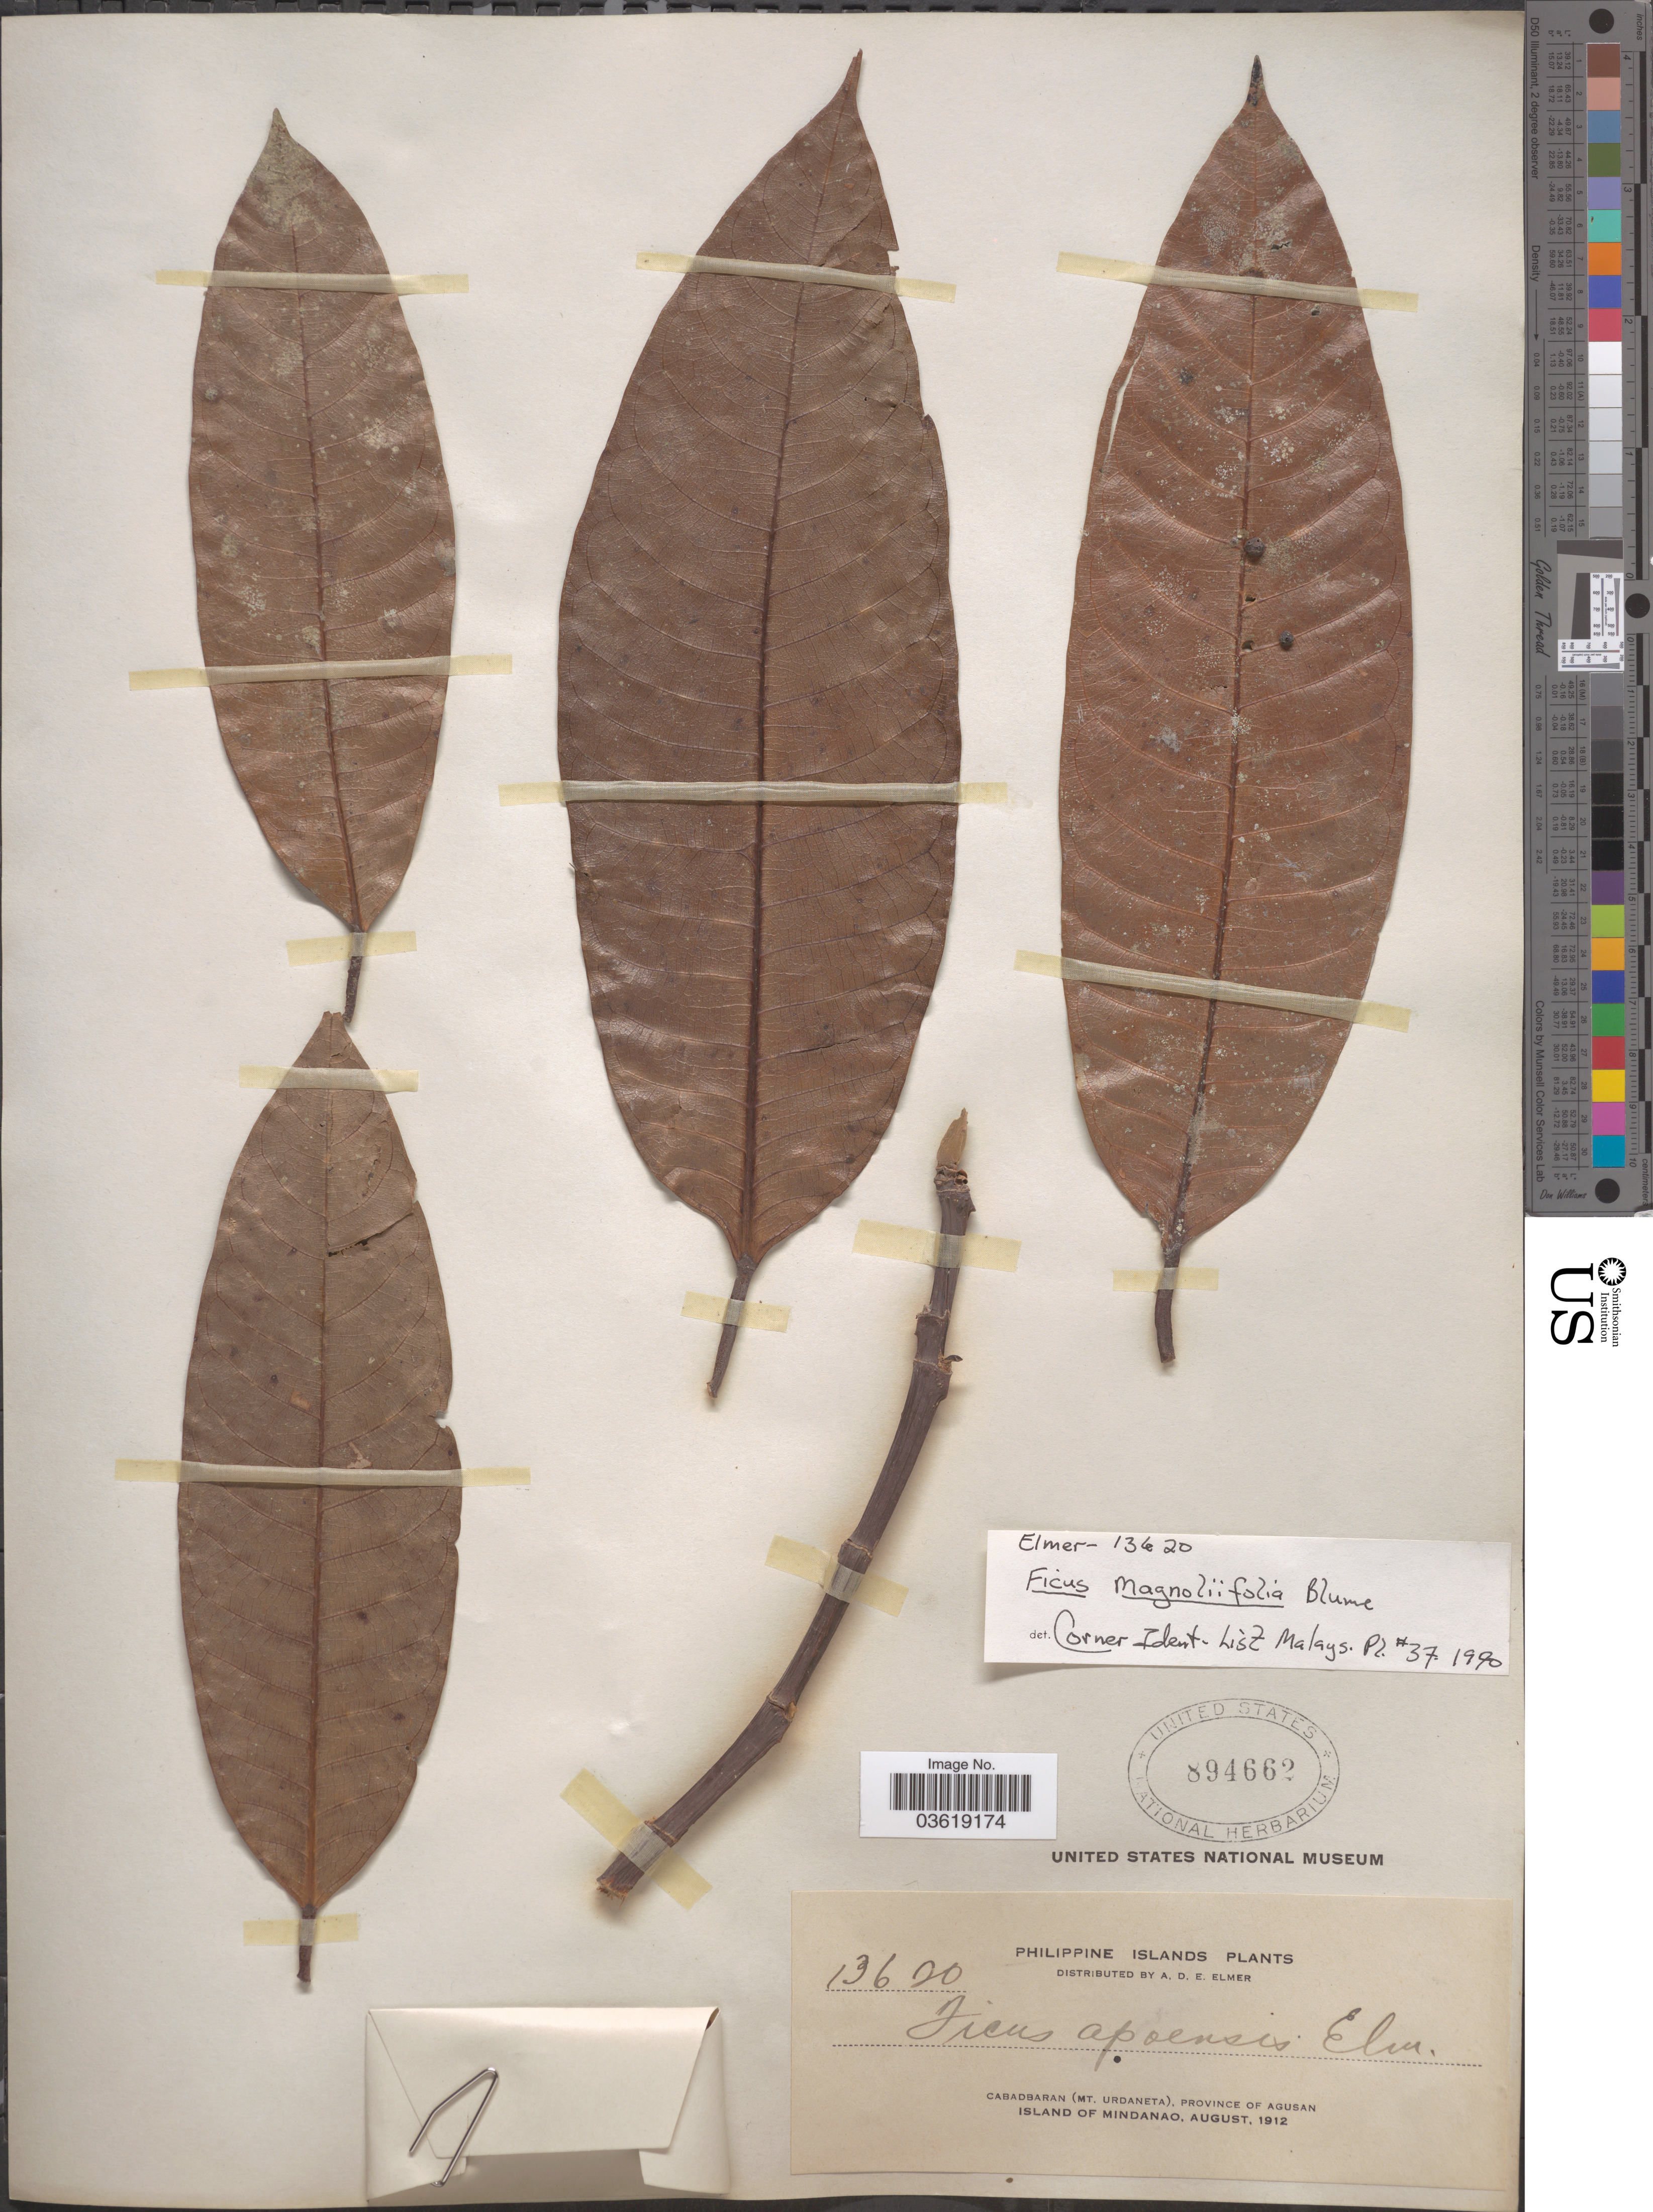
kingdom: Plantae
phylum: Tracheophyta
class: Magnoliopsida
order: Rosales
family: Moraceae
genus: Ficus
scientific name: Ficus magnoliifolia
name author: Blume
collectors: A. D. E. Elmer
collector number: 13620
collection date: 1912-08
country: Philippines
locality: Philippine Islands. Cabadbaran (Mt. Urdaneta), Province of Agusan. Island of Mindanao.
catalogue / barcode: US 894662